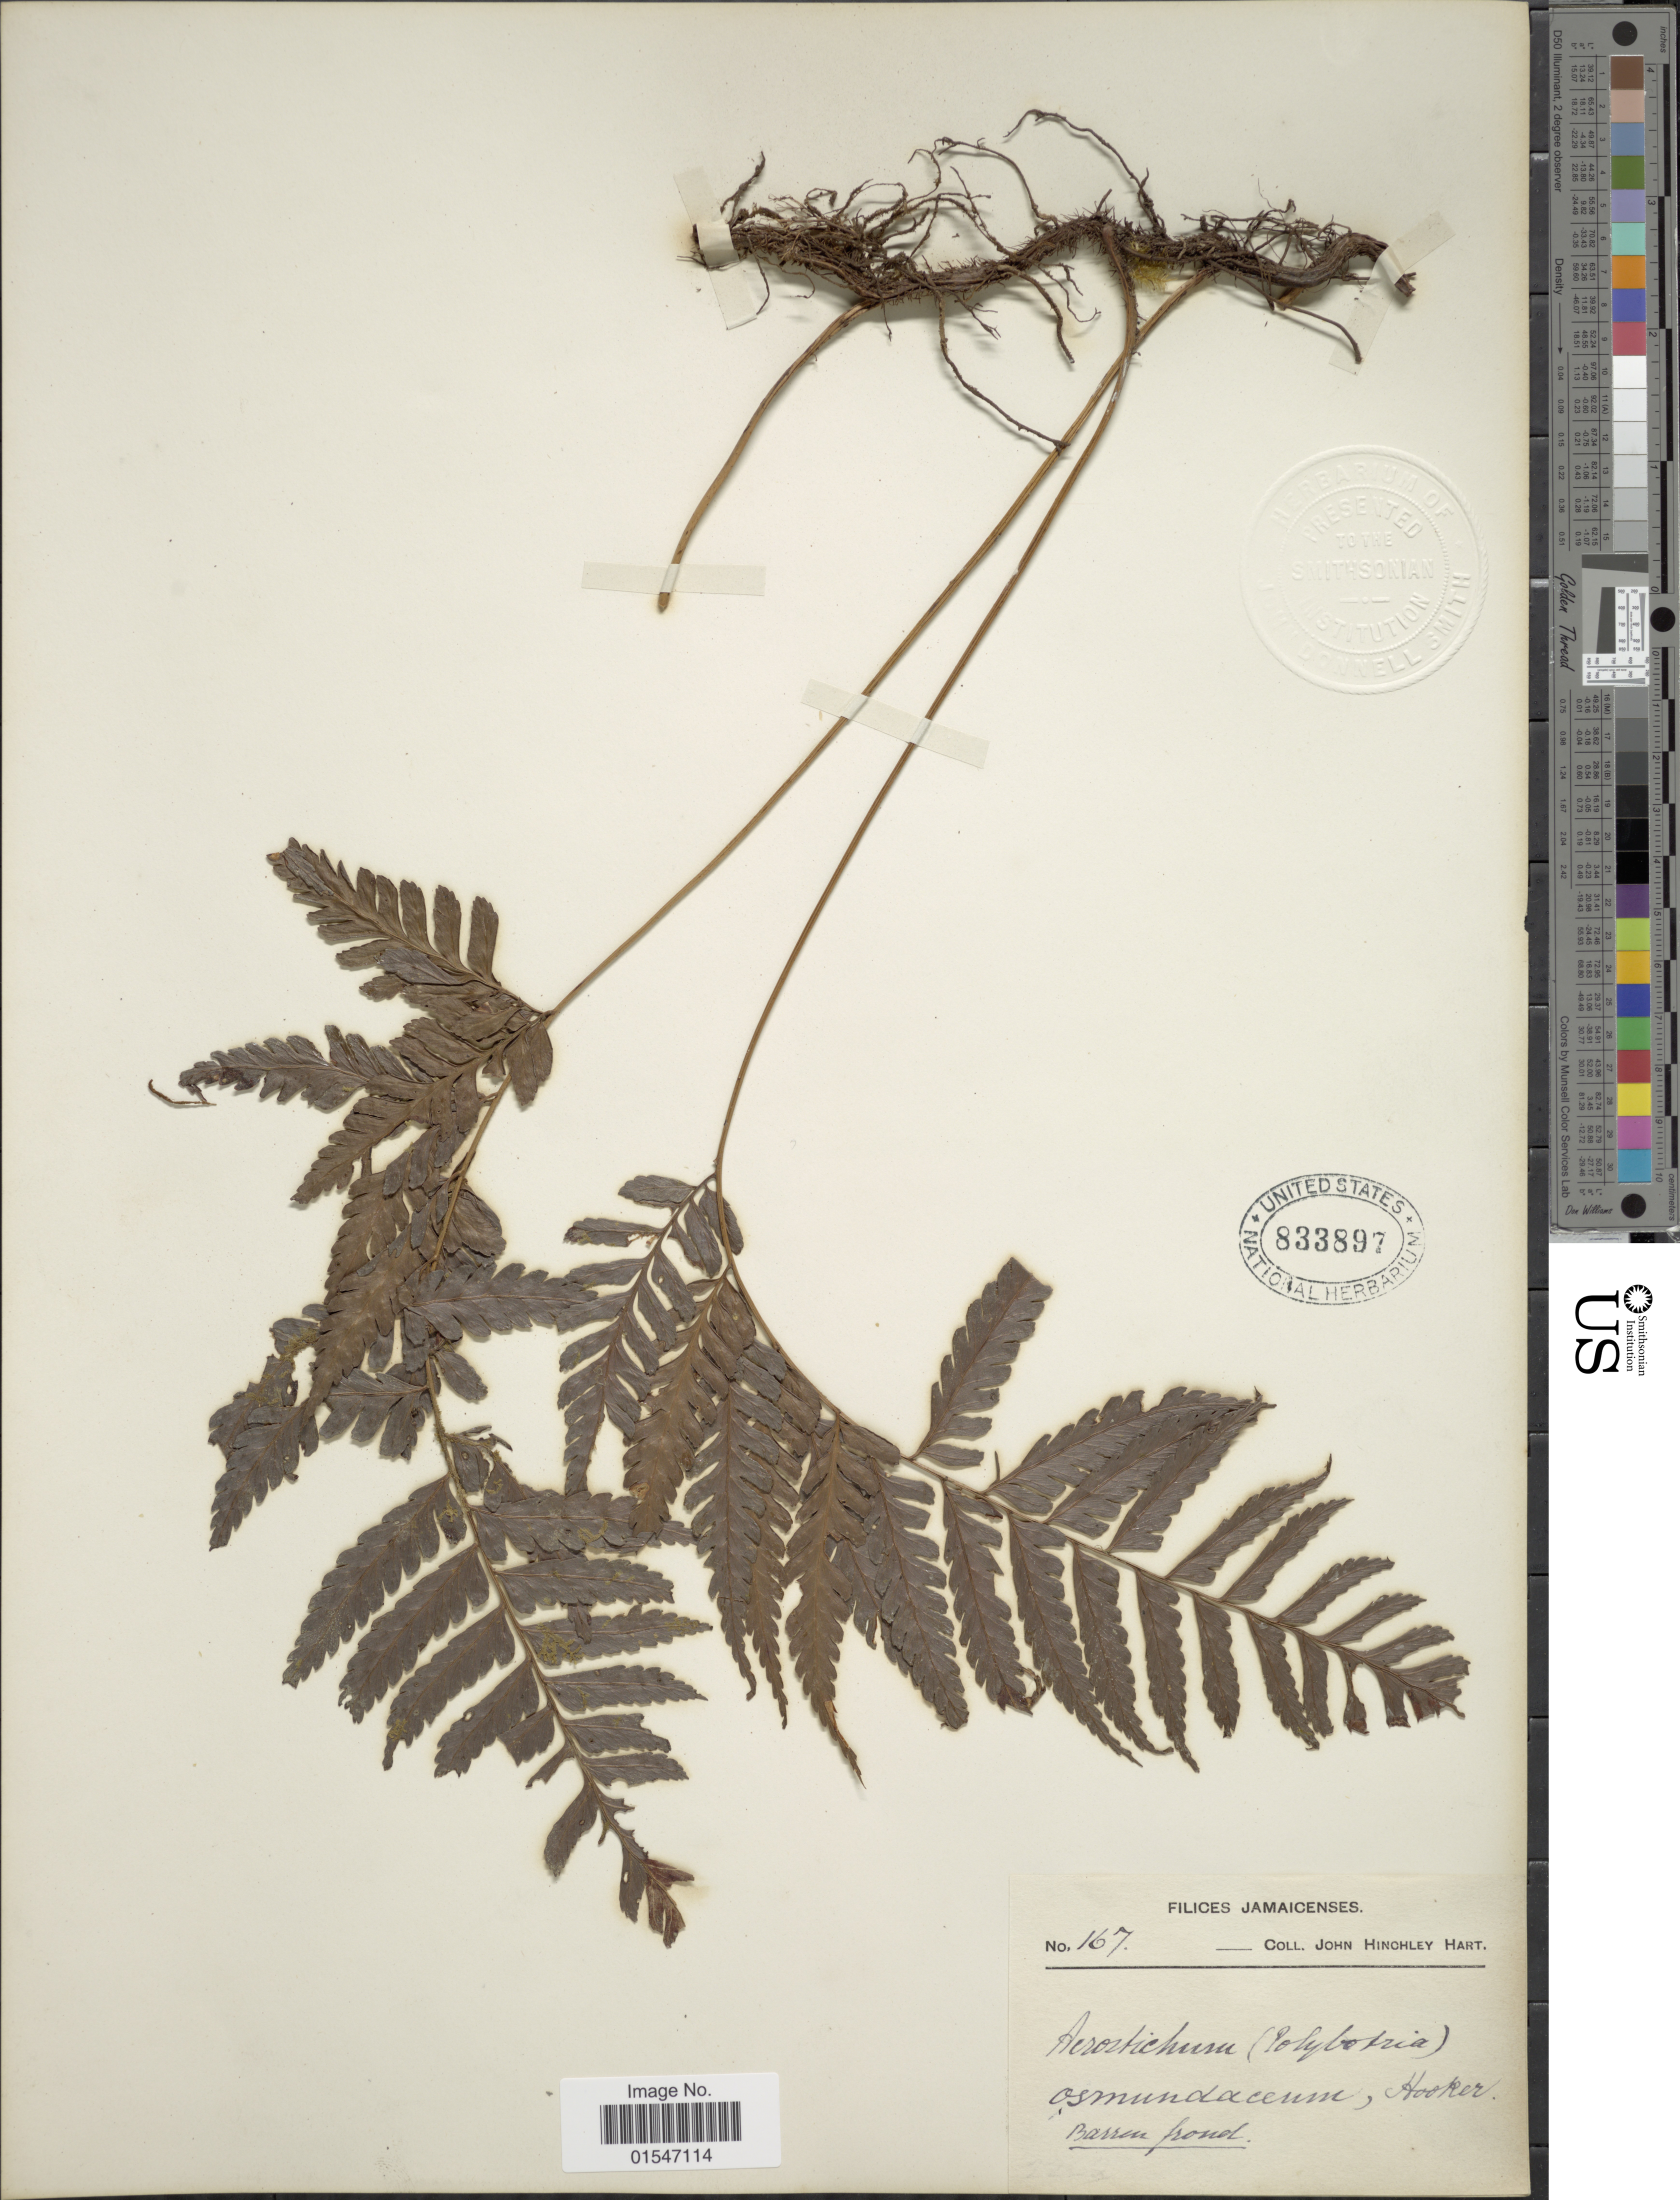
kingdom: Plantae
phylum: Tracheophyta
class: Polypodiopsida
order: Polypodiales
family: Dryopteridaceae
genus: Polybotrya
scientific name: Polybotrya osmundacea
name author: Humb. & Bonpl. ex Willd.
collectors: J. H. Hart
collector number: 167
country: Jamaica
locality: Jamaicenses. Barren frond. [unsure placement]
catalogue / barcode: US 833897